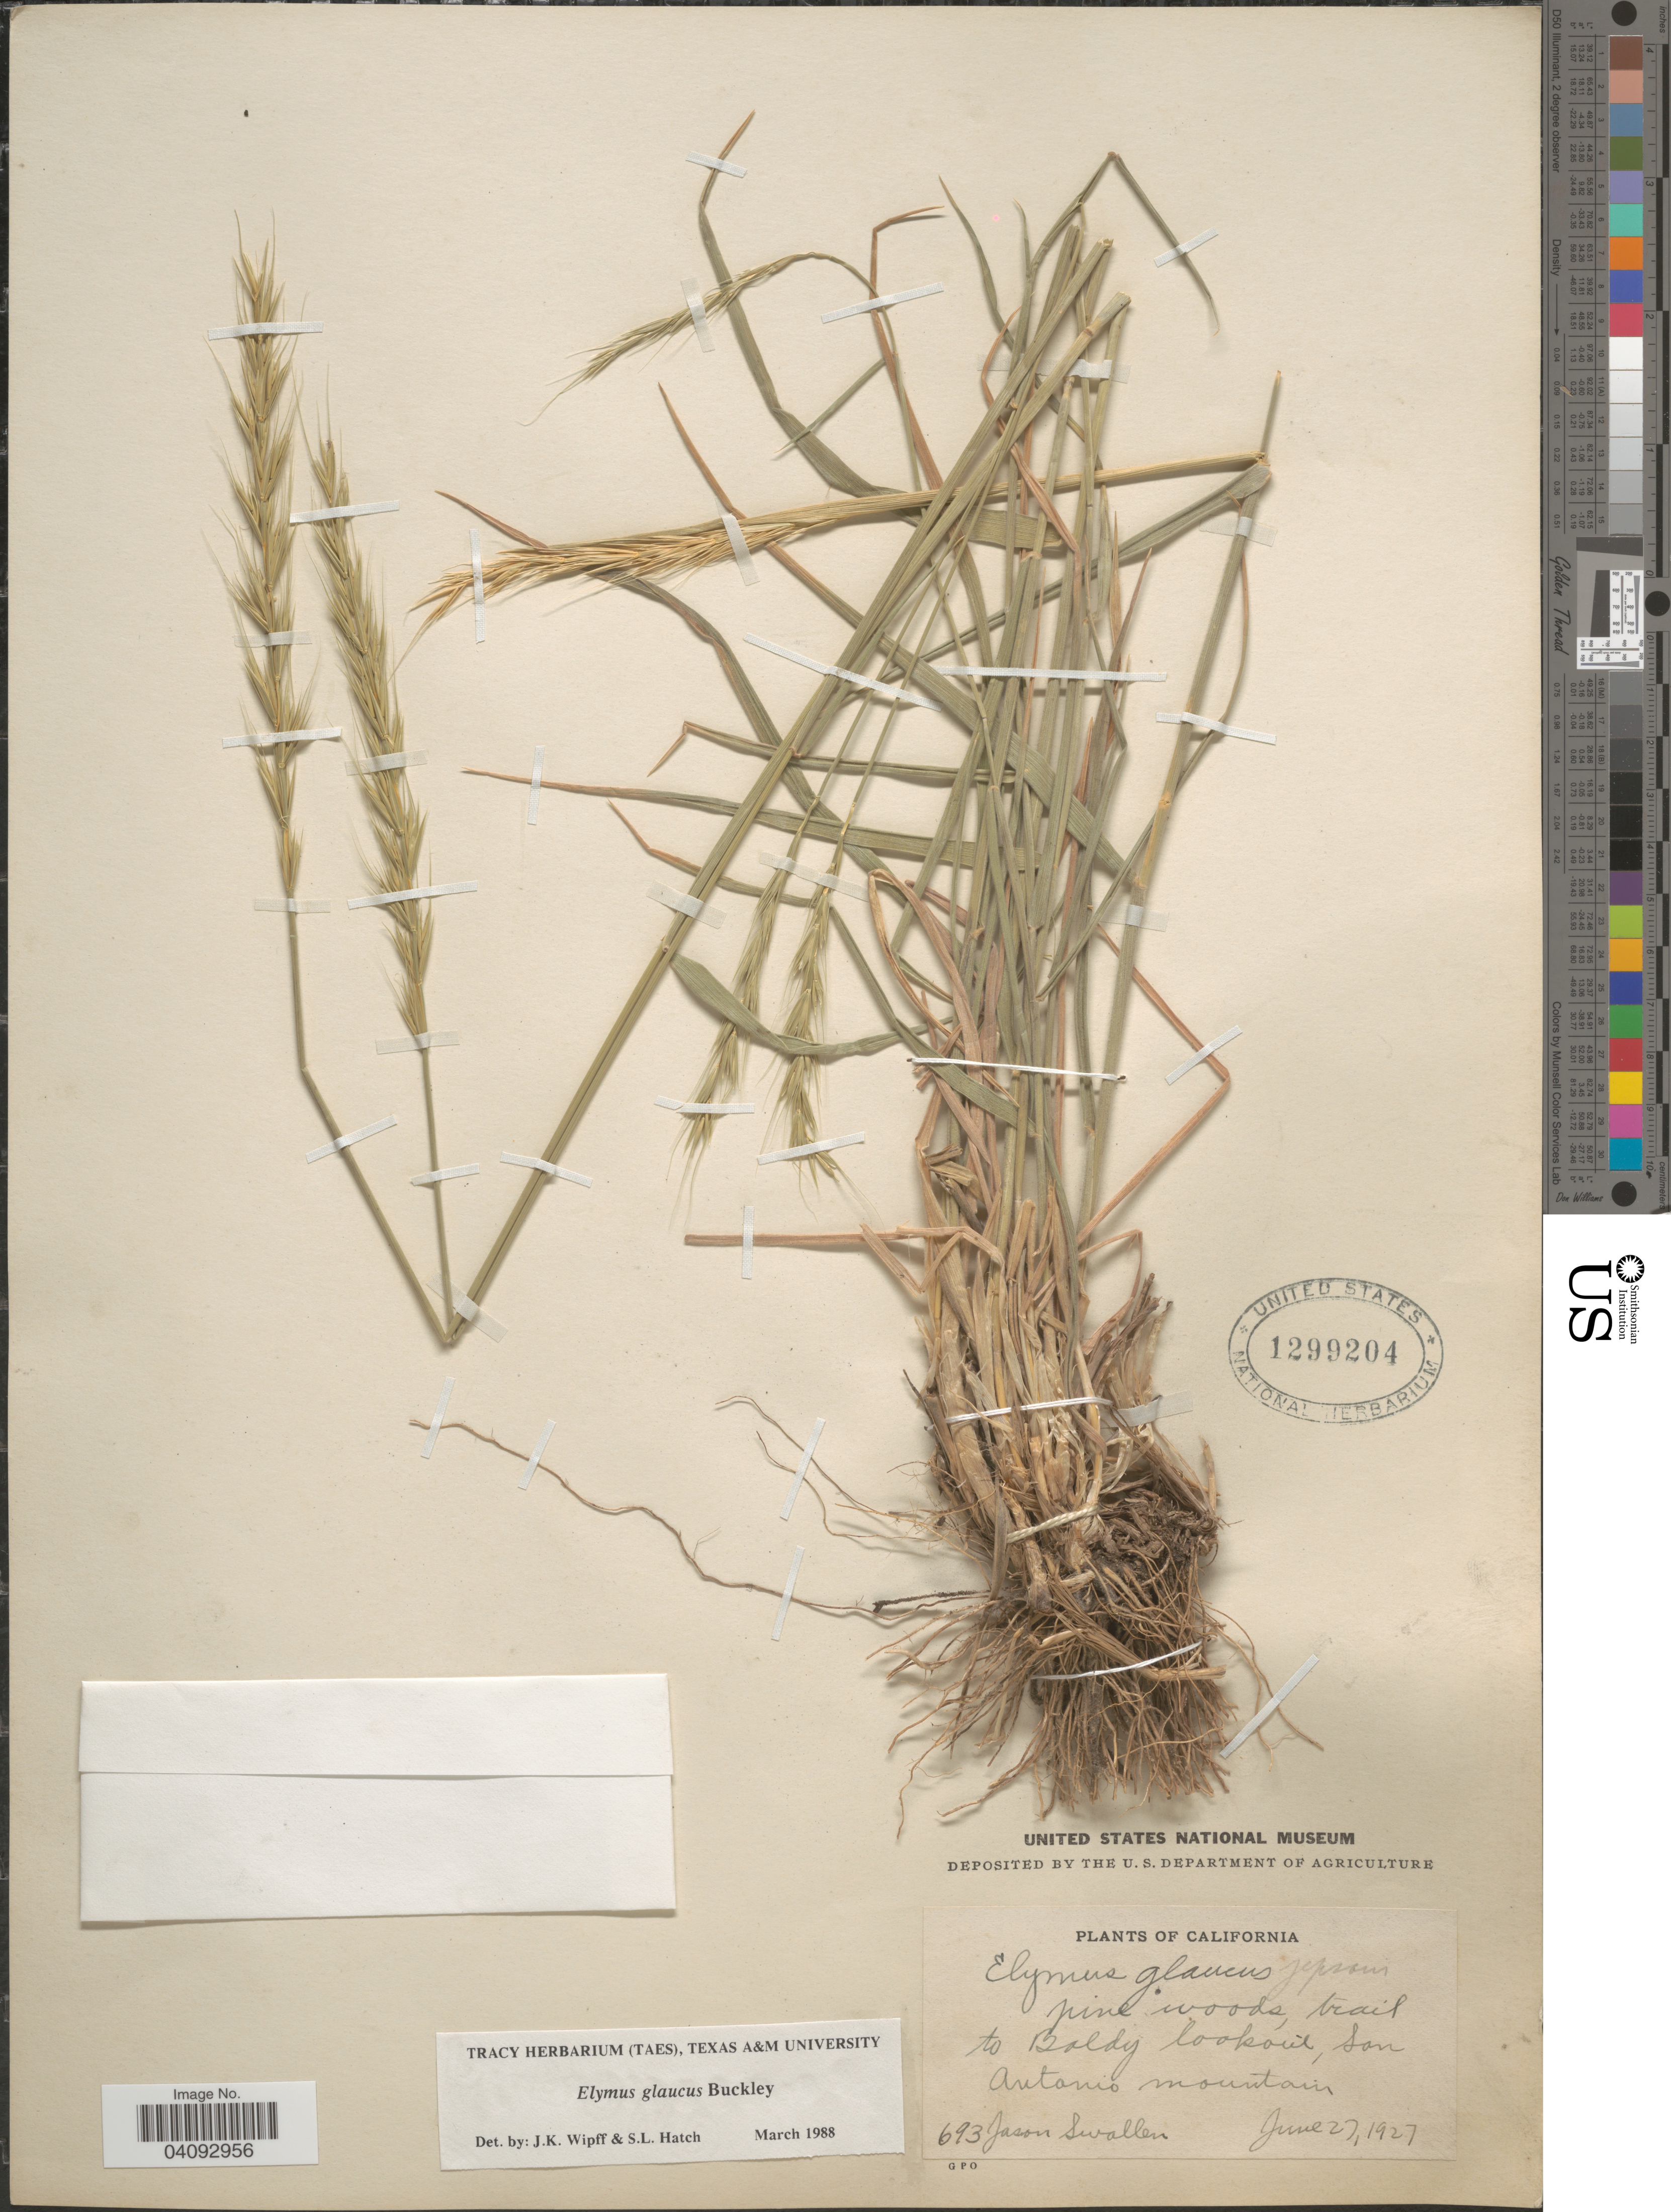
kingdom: Plantae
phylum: Tracheophyta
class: Liliopsida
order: Poales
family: Poaceae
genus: Elymus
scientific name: Elymus glaucus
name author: Buckley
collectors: J. R. Swallen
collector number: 693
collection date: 1927-06-27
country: United States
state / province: California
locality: Pine woods, trail to Baldy lookout, San Antonio mountain.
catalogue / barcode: US 1299204